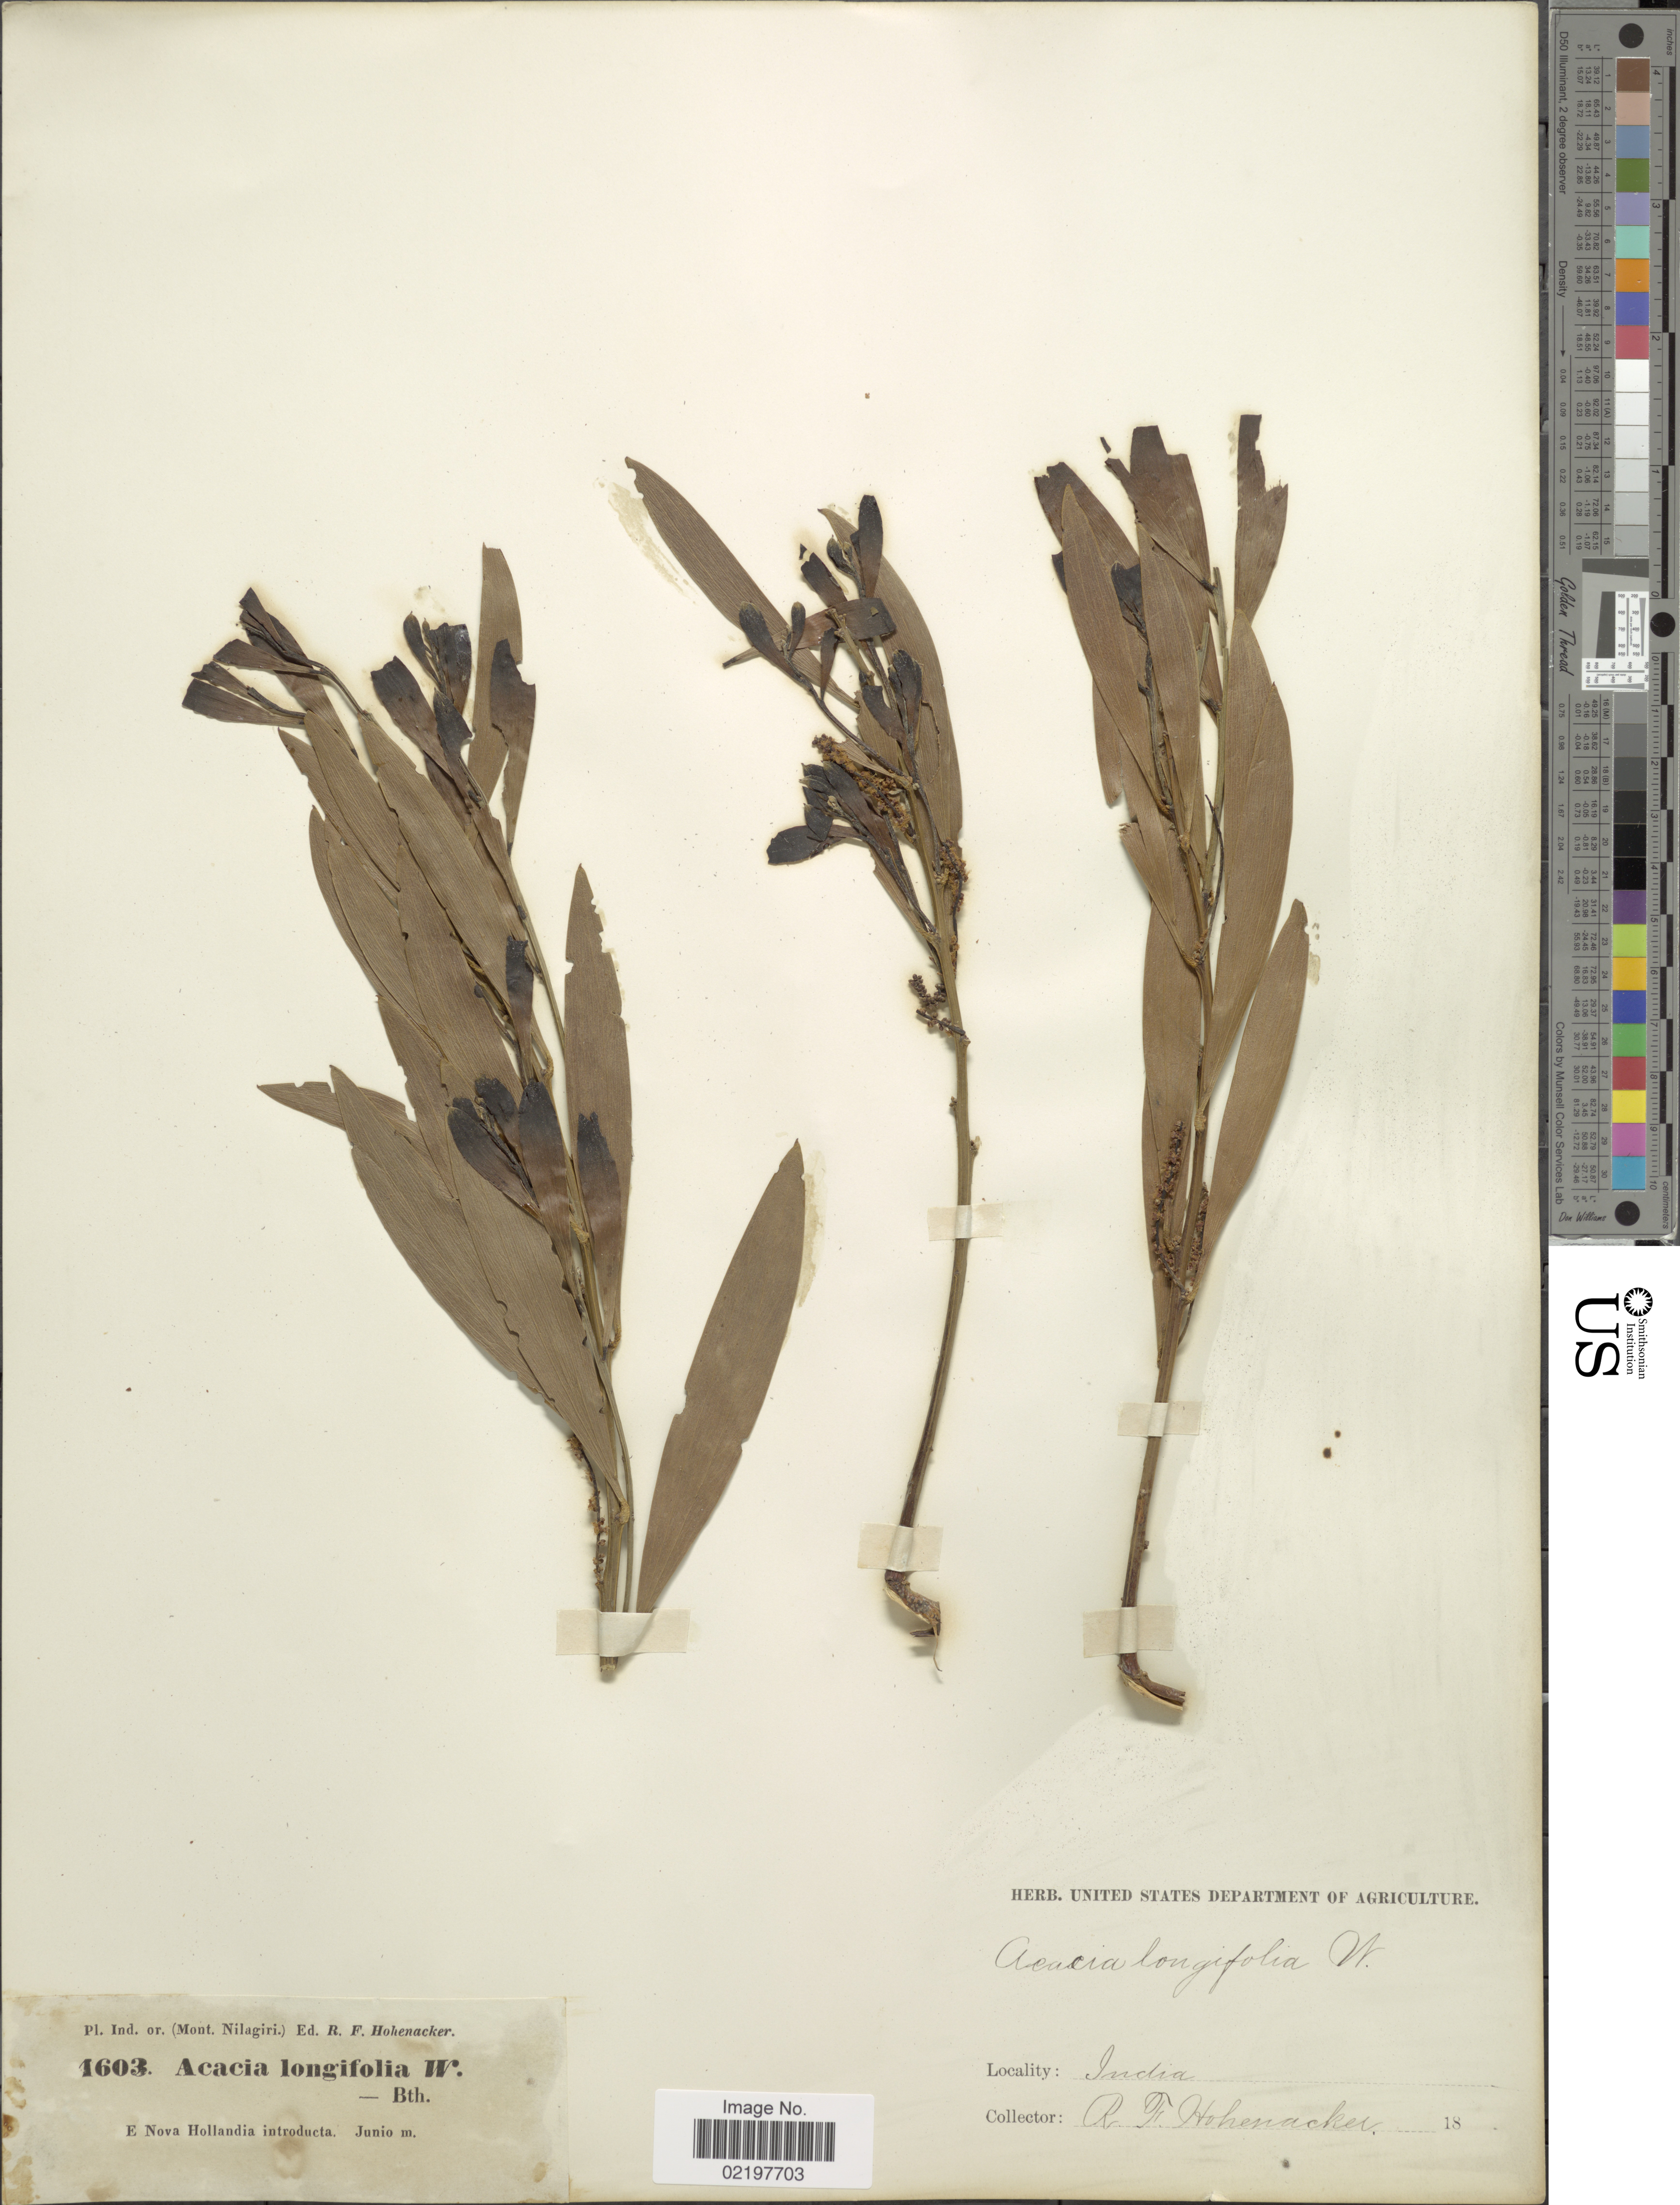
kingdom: Plantae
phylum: Tracheophyta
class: Magnoliopsida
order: Fabales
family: Fabaceae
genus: Acacia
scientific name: Acacia longifolia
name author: (Andrews) Willd.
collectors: R. F. Hohenacker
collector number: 1603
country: India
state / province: Orissa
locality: Pl. Ind. or. (Mont. Nilagiri), E Nova Hollandia introducta